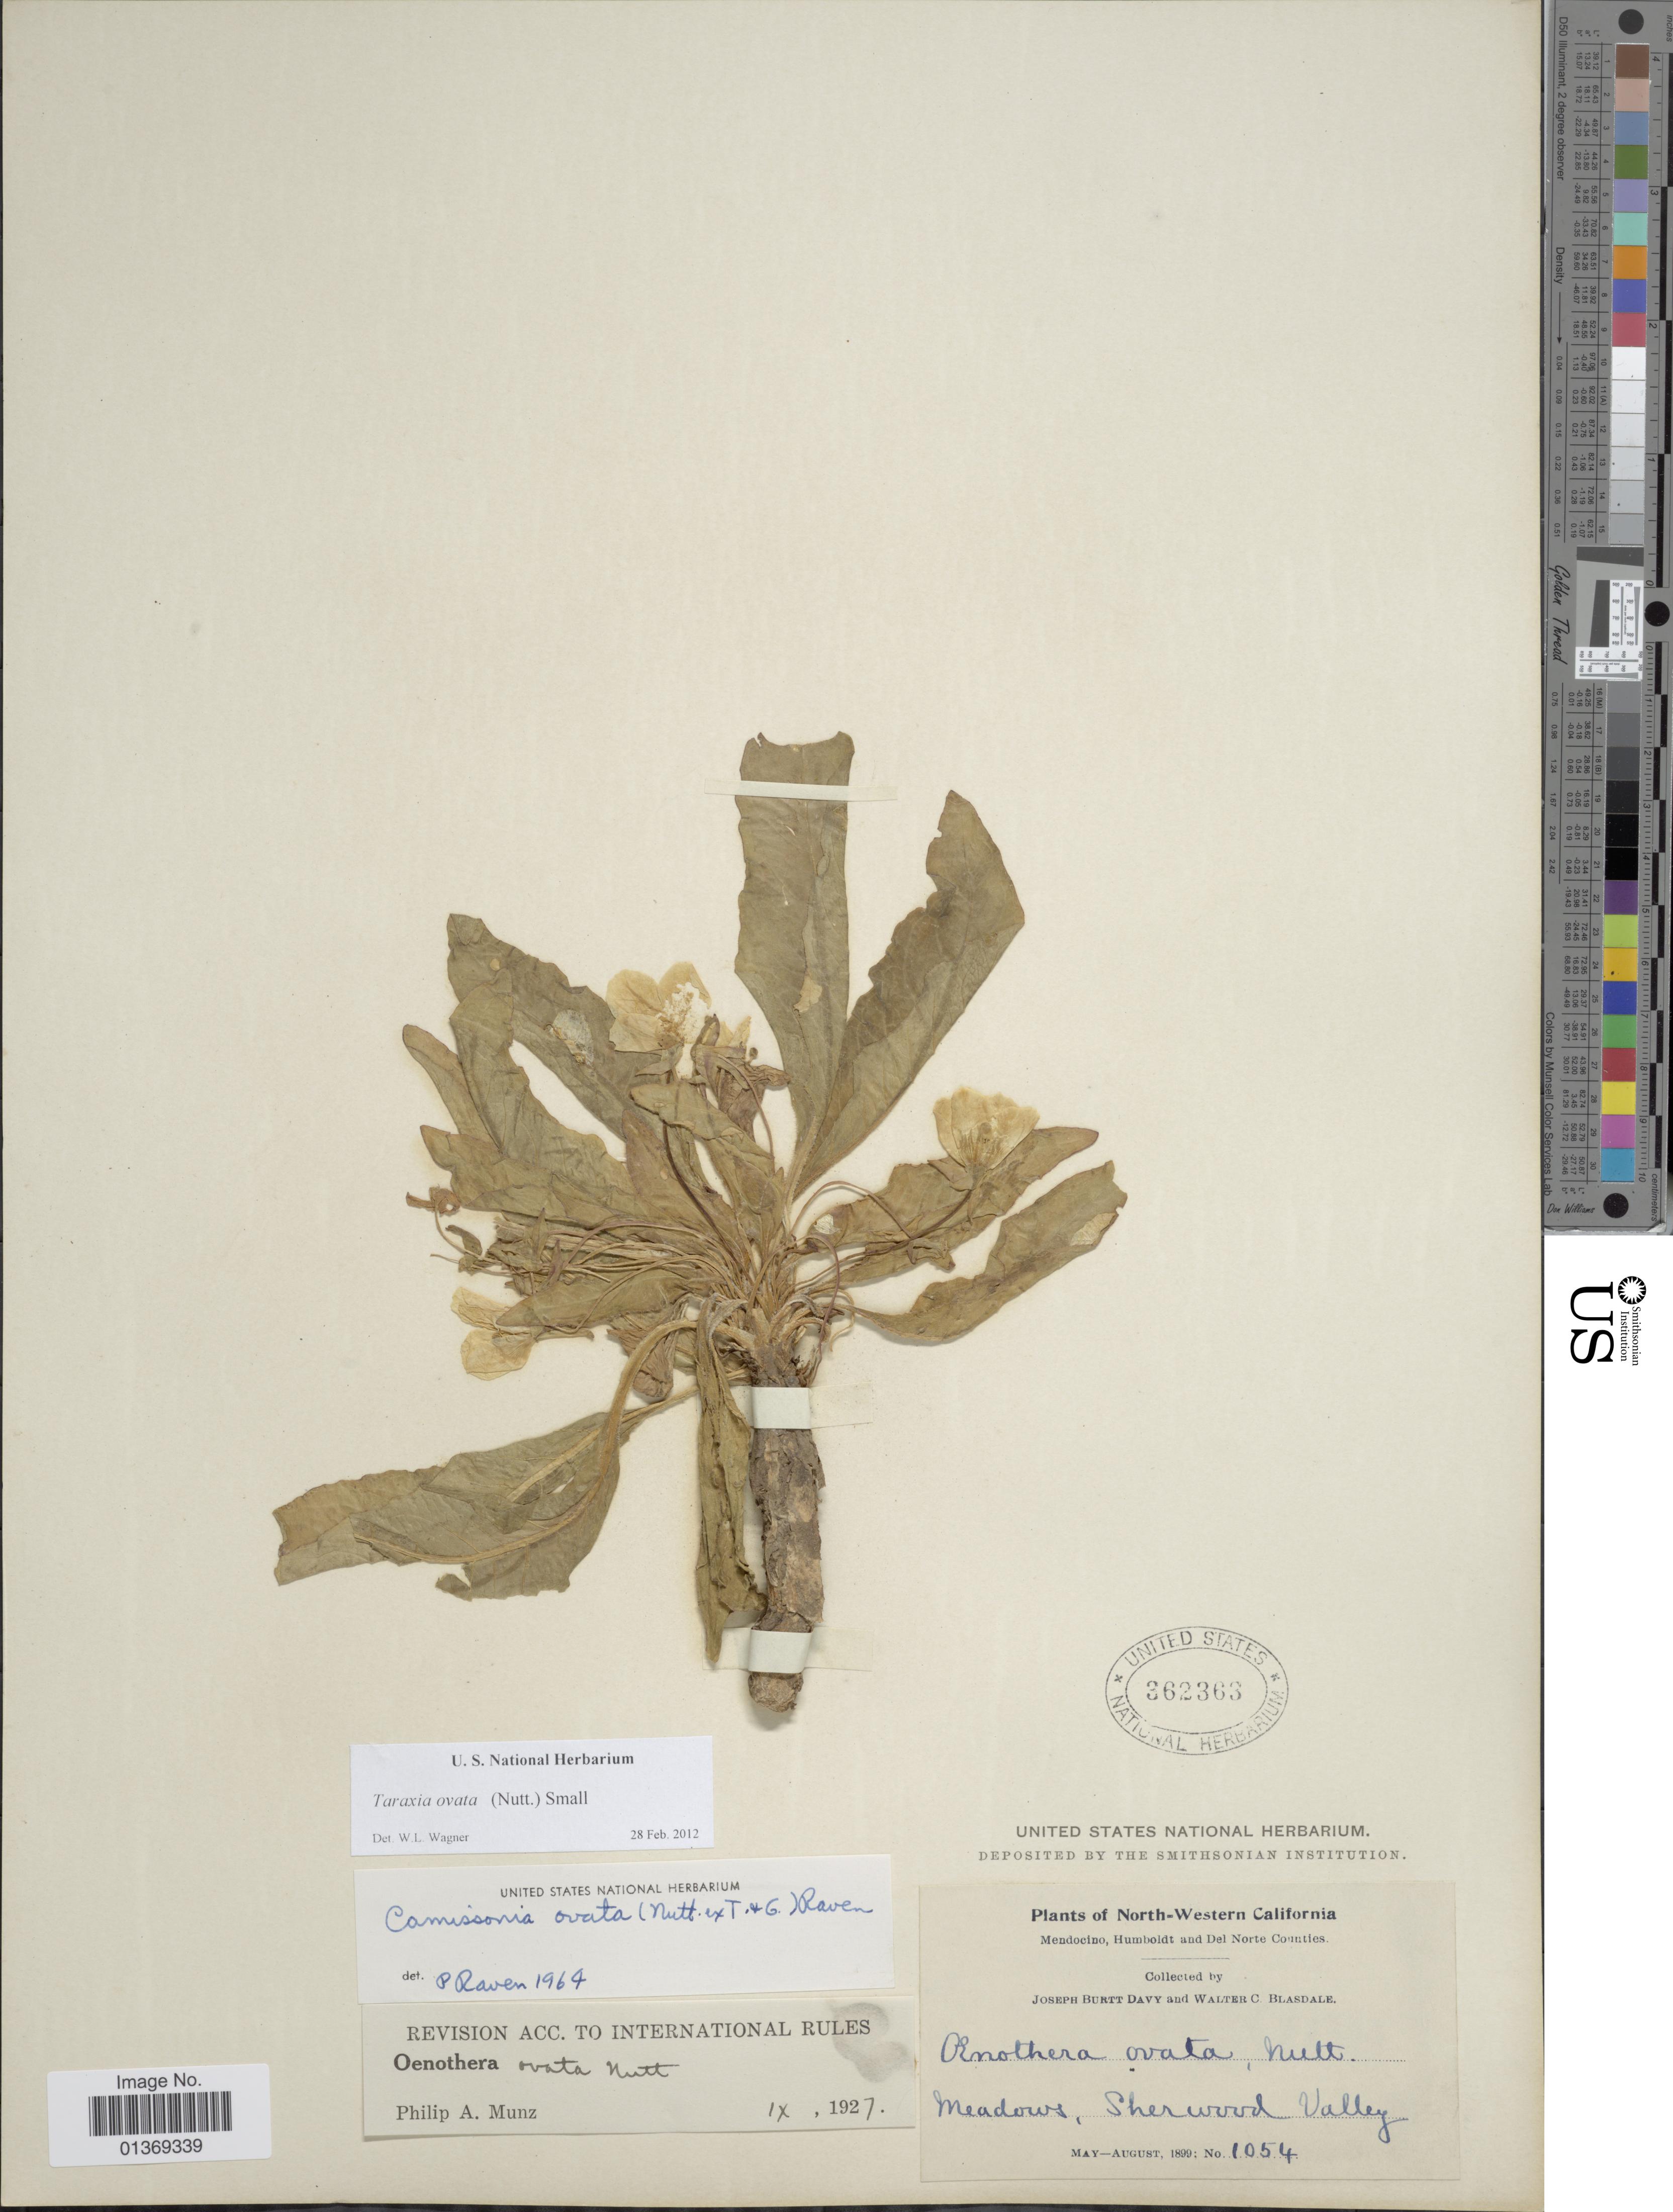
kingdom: Plantae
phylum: Tracheophyta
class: Magnoliopsida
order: Myrtales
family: Onagraceae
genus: Taraxia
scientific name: Taraxia ovata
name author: (Nutt.) Small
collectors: J. Burtt Davy & W. Blasdale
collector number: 1054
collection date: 1899-05/1899-08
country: United States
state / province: California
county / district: Mendocino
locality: North-Western California, Mendocino, Humboldt and Del Norte Counties, Meadows, Sherwood Valley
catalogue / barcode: US 362363